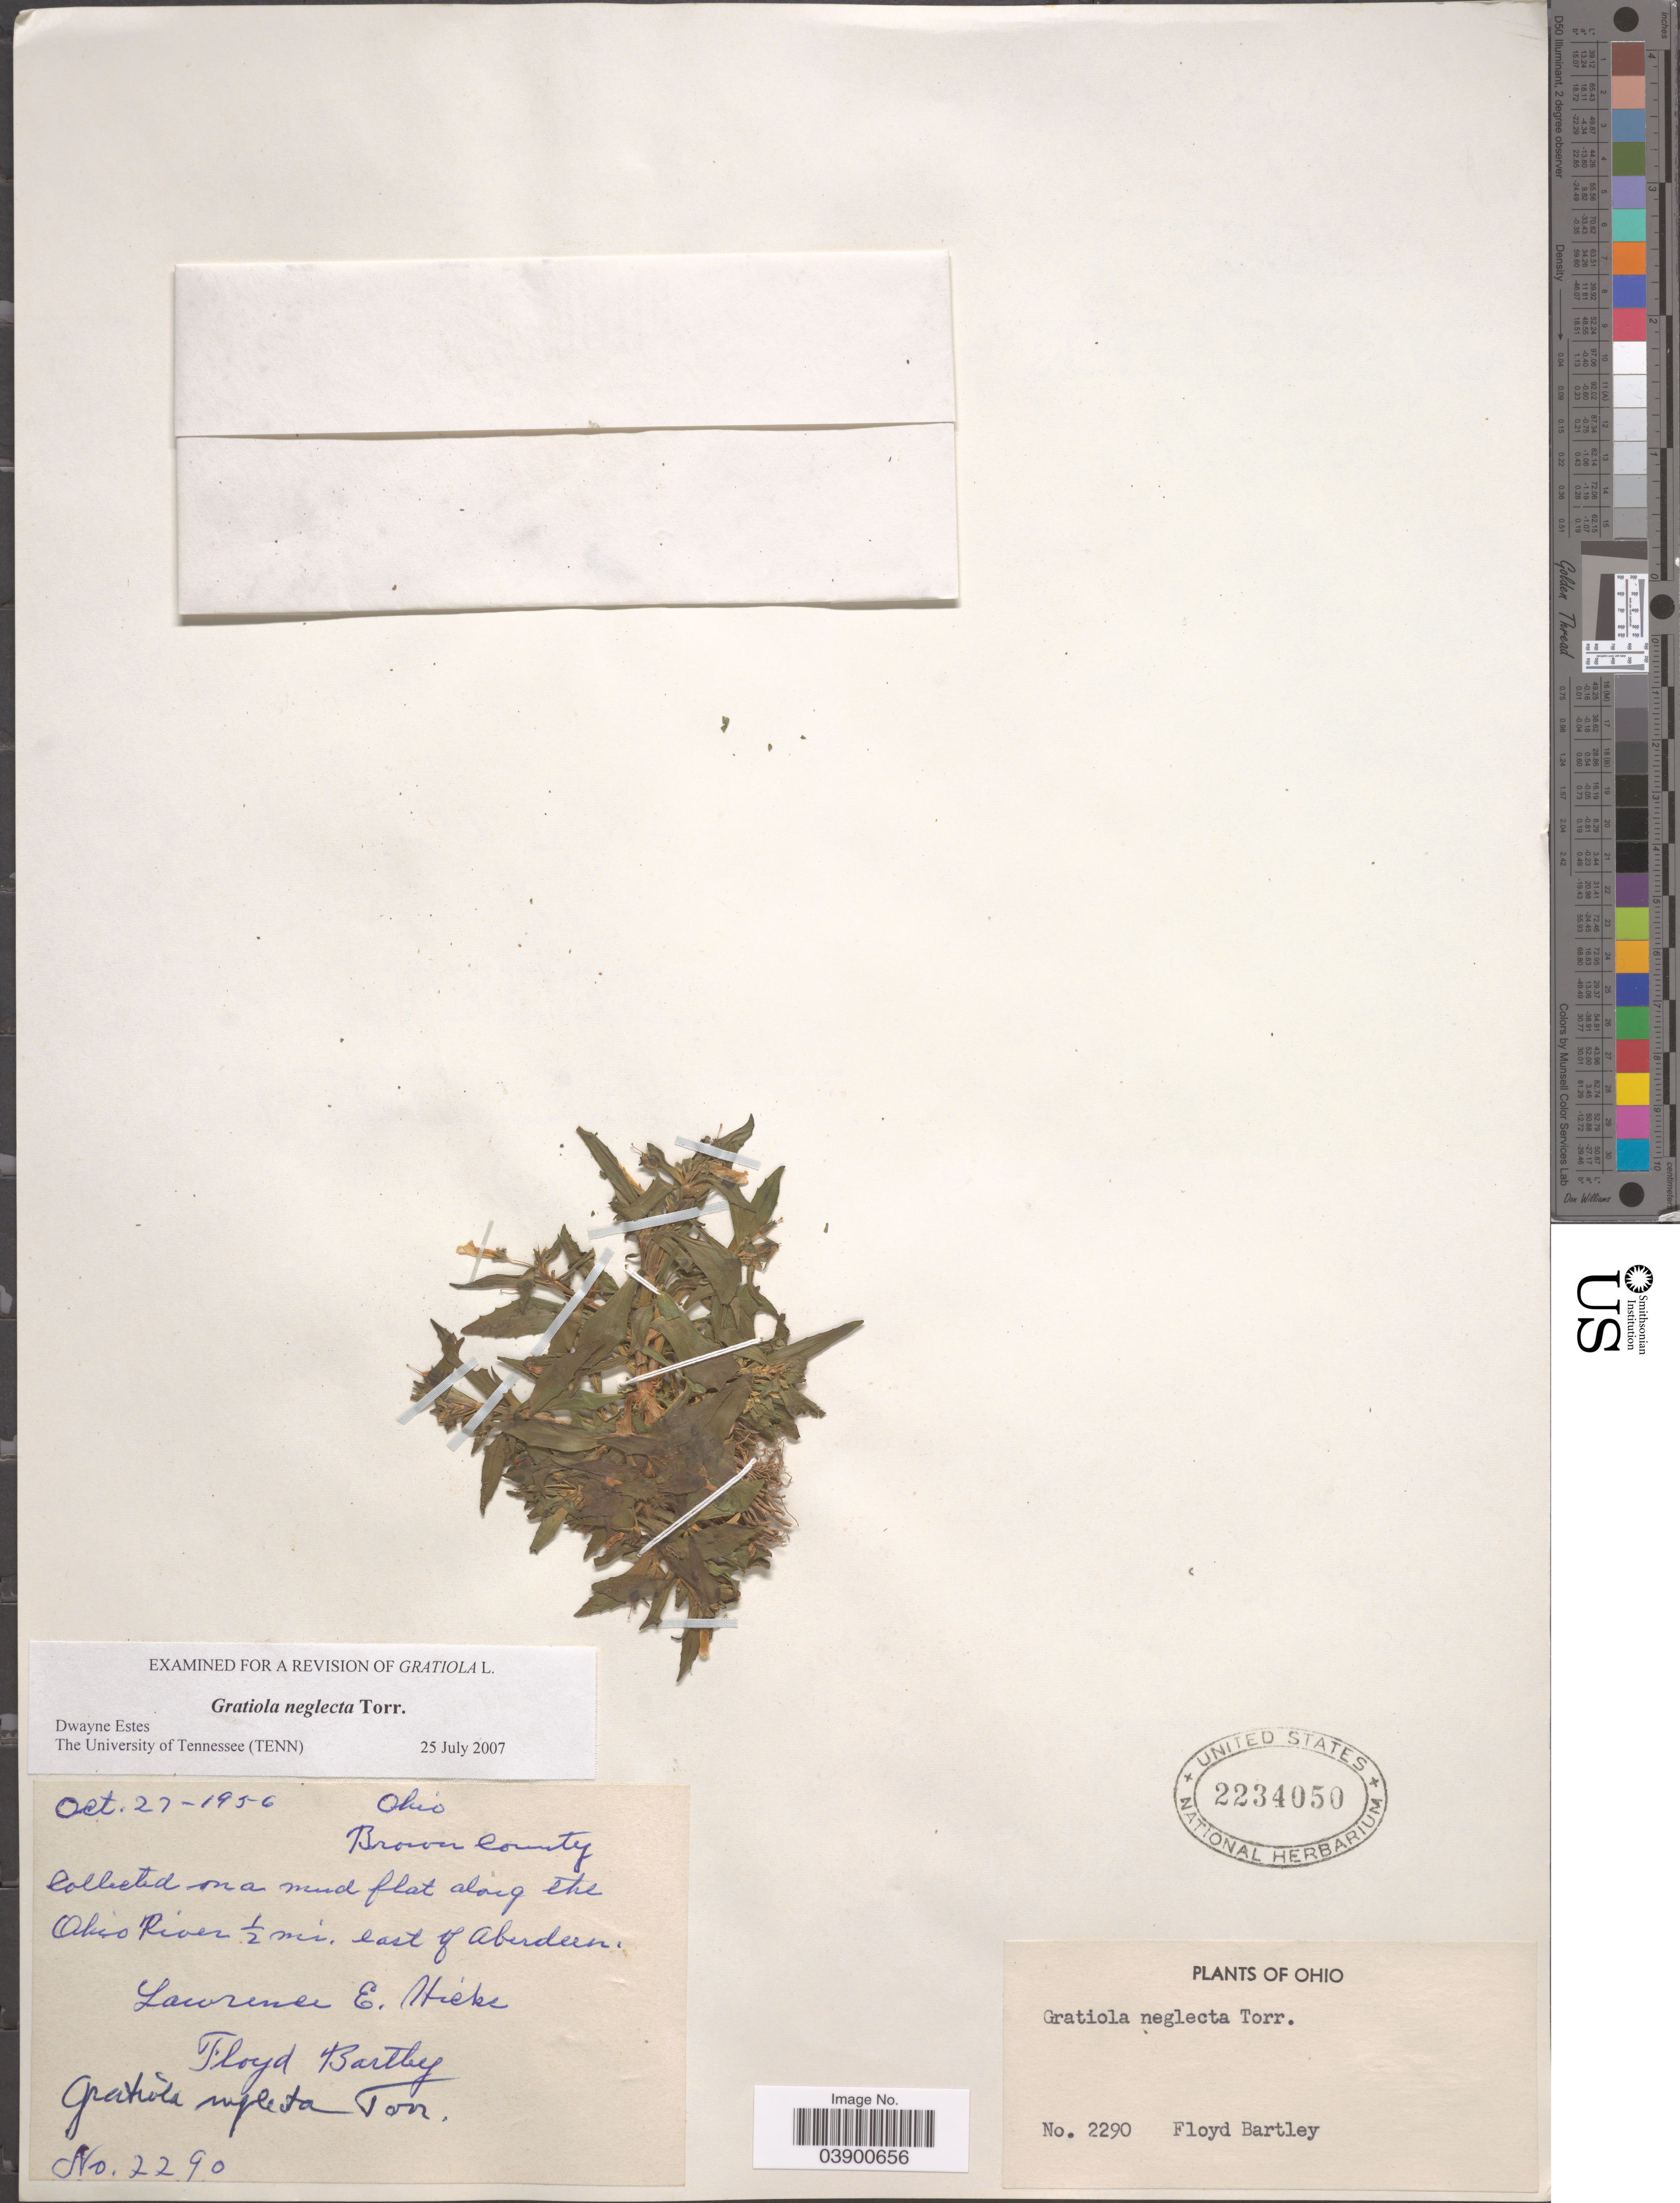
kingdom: Plantae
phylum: Tracheophyta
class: Magnoliopsida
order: Lamiales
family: Plantaginaceae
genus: Gratiola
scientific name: Gratiola neglecta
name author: Torr.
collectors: L. E. Hicks & F. Bartley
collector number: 2290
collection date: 1956-10-27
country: United States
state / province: Ohio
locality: Along the Ohio River ½ mi. east of Aberdeen.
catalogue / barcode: US 2234050